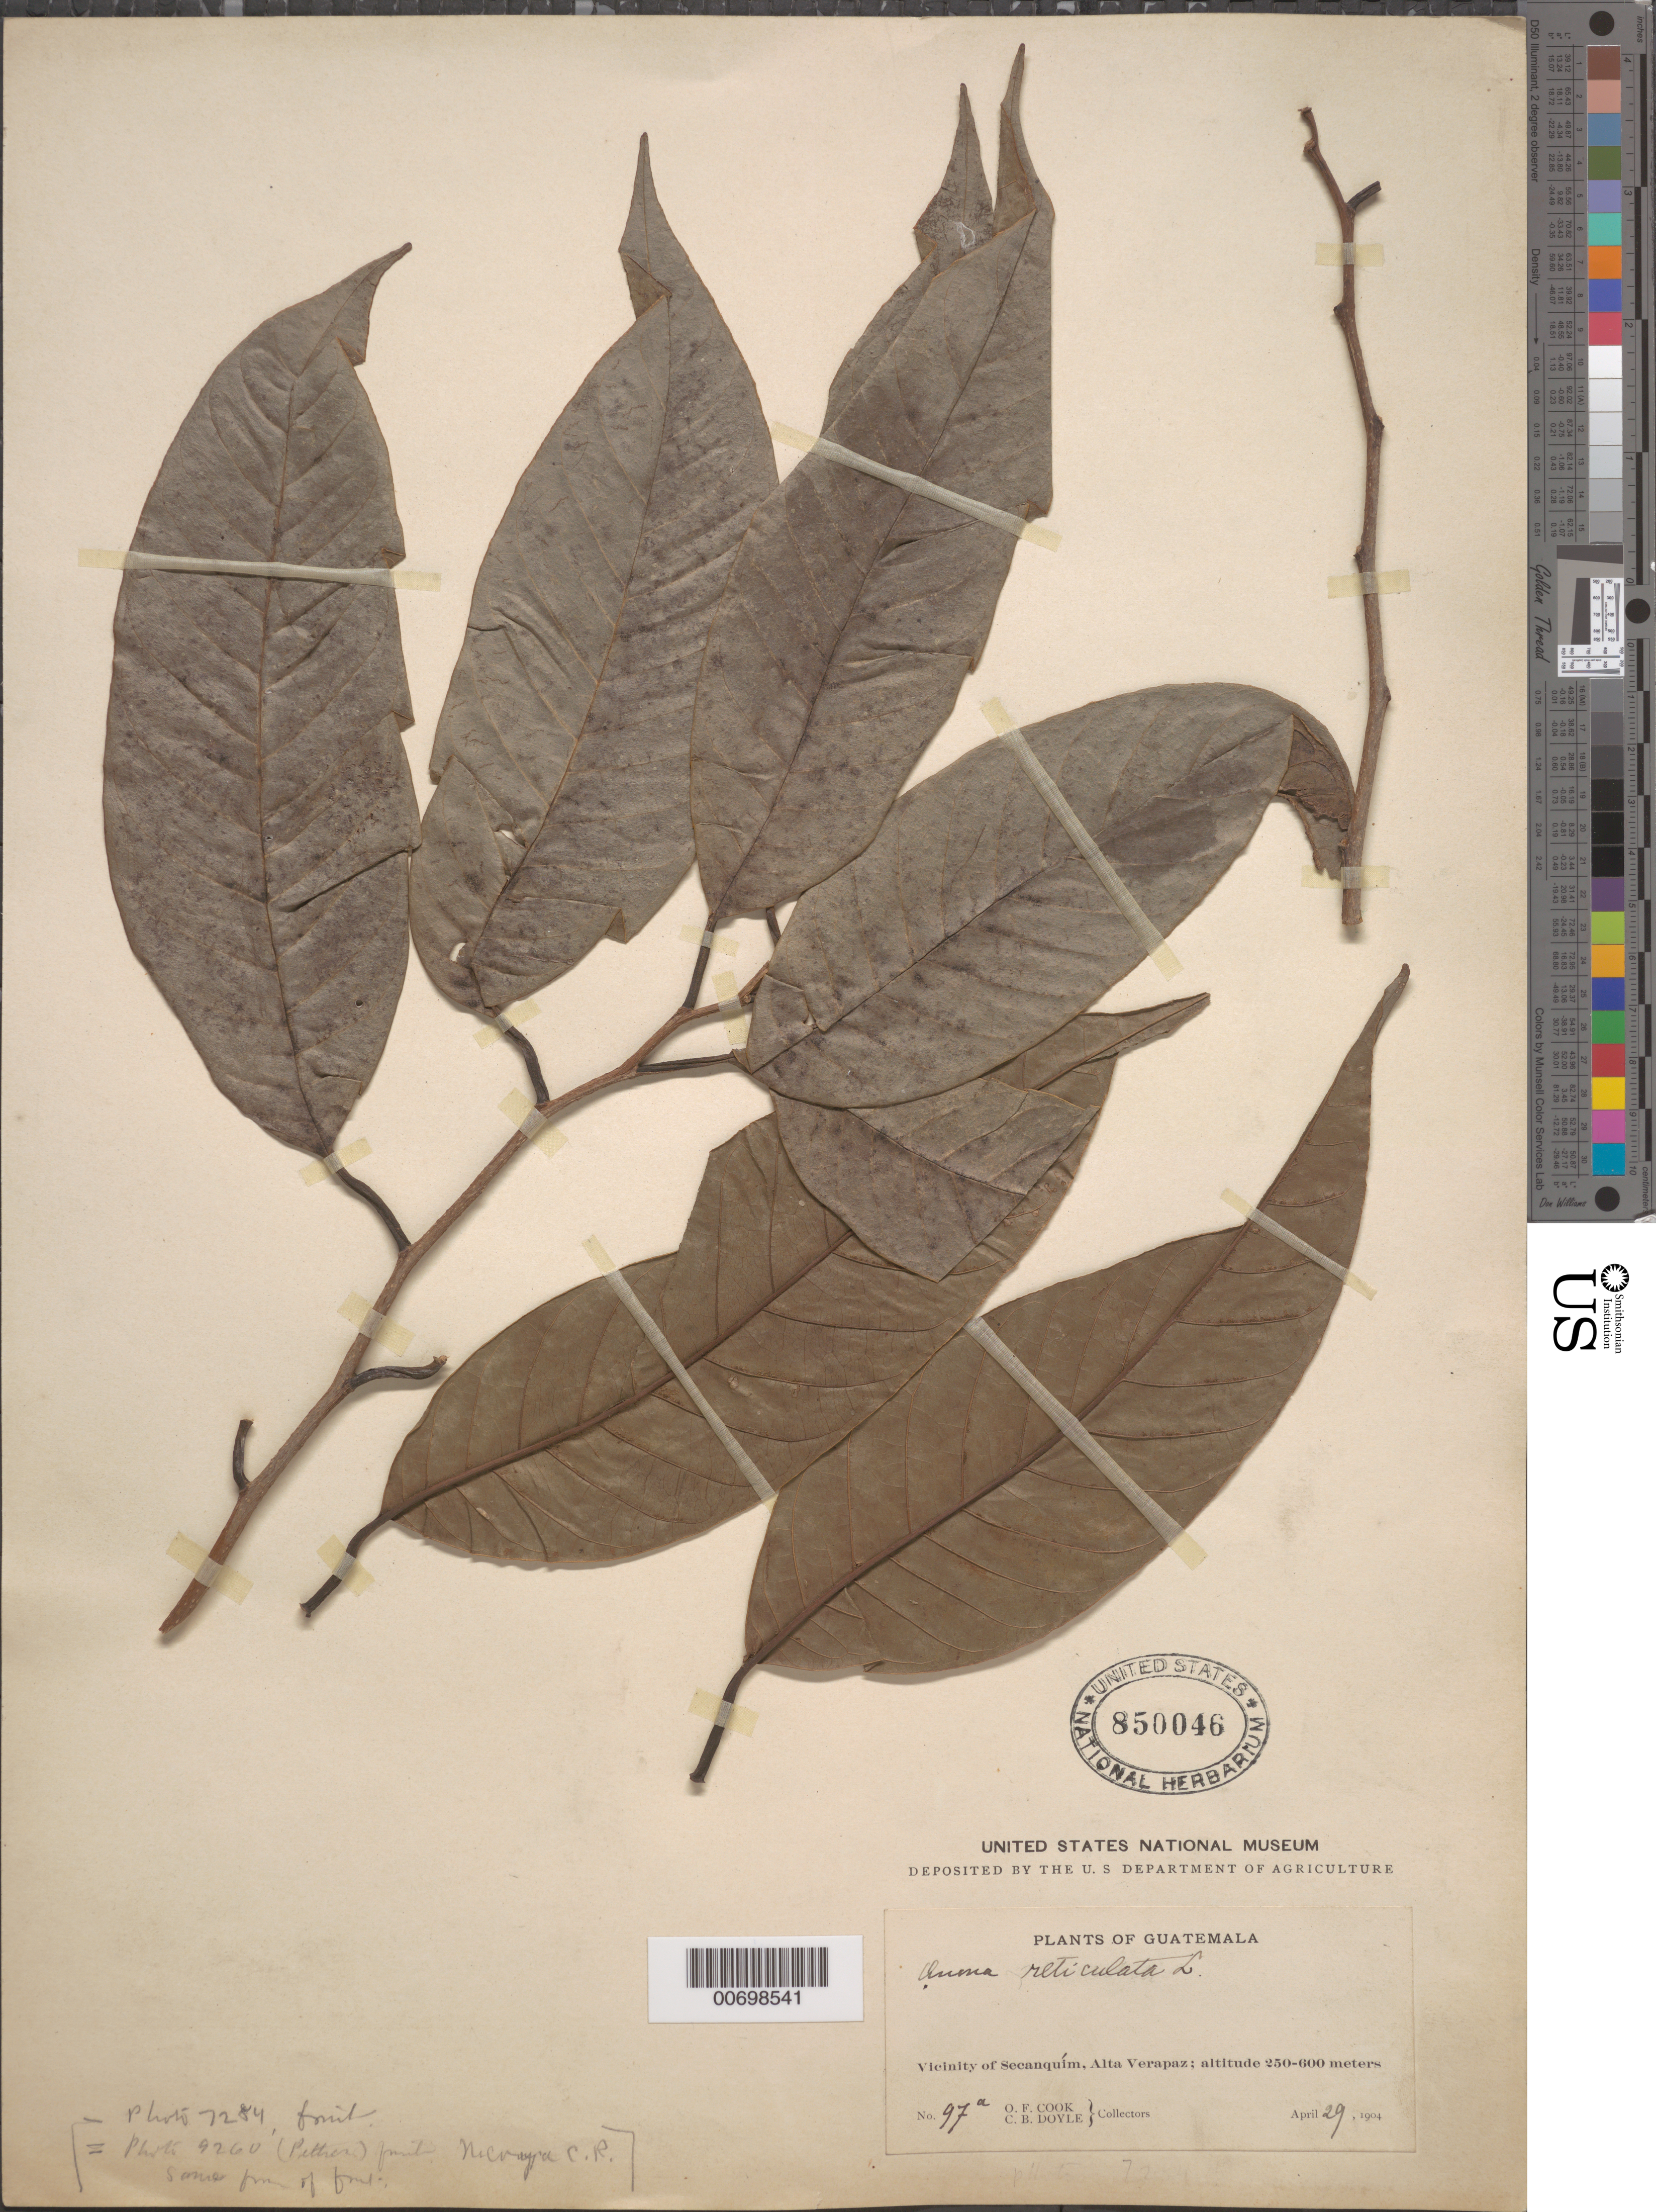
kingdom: Plantae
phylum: Tracheophyta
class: Magnoliopsida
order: Magnoliales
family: Annonaceae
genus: Annona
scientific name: Annona reticulata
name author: L.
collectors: O. F. Cook & C. Doyle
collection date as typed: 29 Apr 1904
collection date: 1904-04-29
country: Guatemala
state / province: Alta Verapaz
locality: Vicinity of Secanquim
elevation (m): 250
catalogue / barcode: US 850046